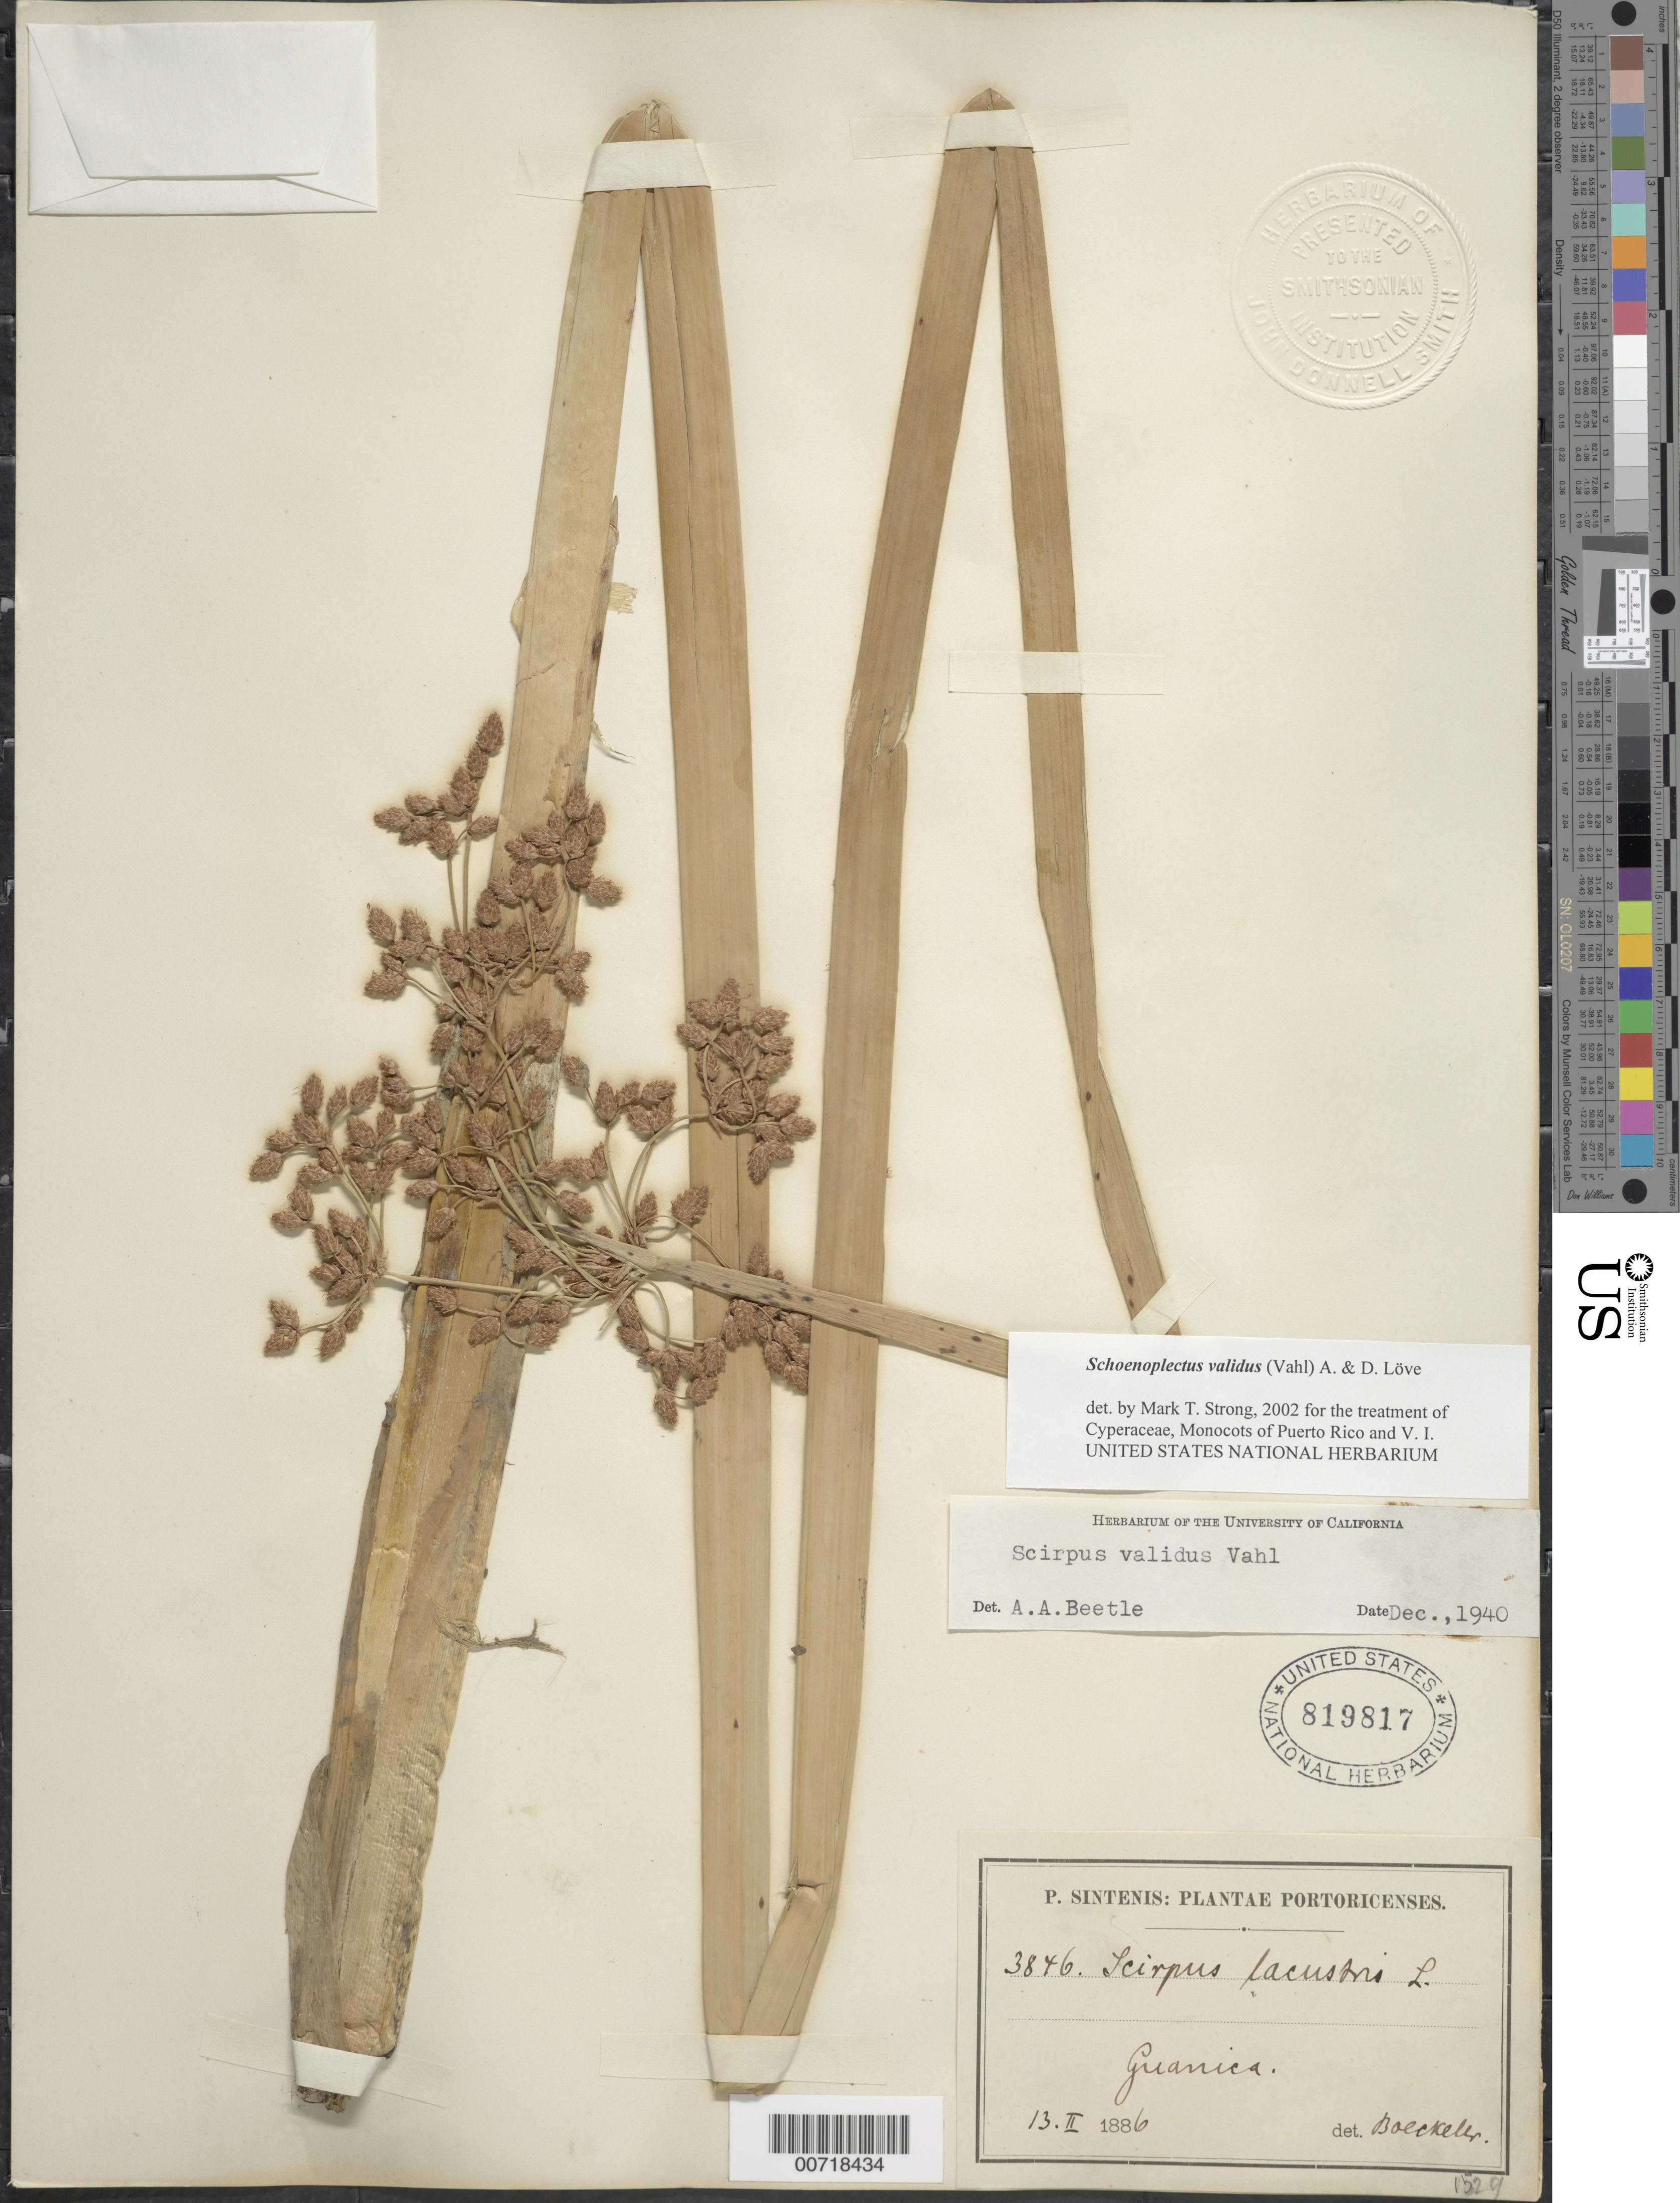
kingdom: Plantae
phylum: Tracheophyta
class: Liliopsida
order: Poales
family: Cyperaceae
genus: Schoenoplectus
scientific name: Schoenoplectus validus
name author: (Vahl) Á. Löve & D. Löve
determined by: Strong, M. T., (US), Smithsonian Institution - National Museum of Natural History (UNITED STATES)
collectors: P. Sintenis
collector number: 3846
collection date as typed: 13 Feb 1886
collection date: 1886-02-13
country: Puerto Rico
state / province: Guánica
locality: Guanica.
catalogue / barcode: US 919817